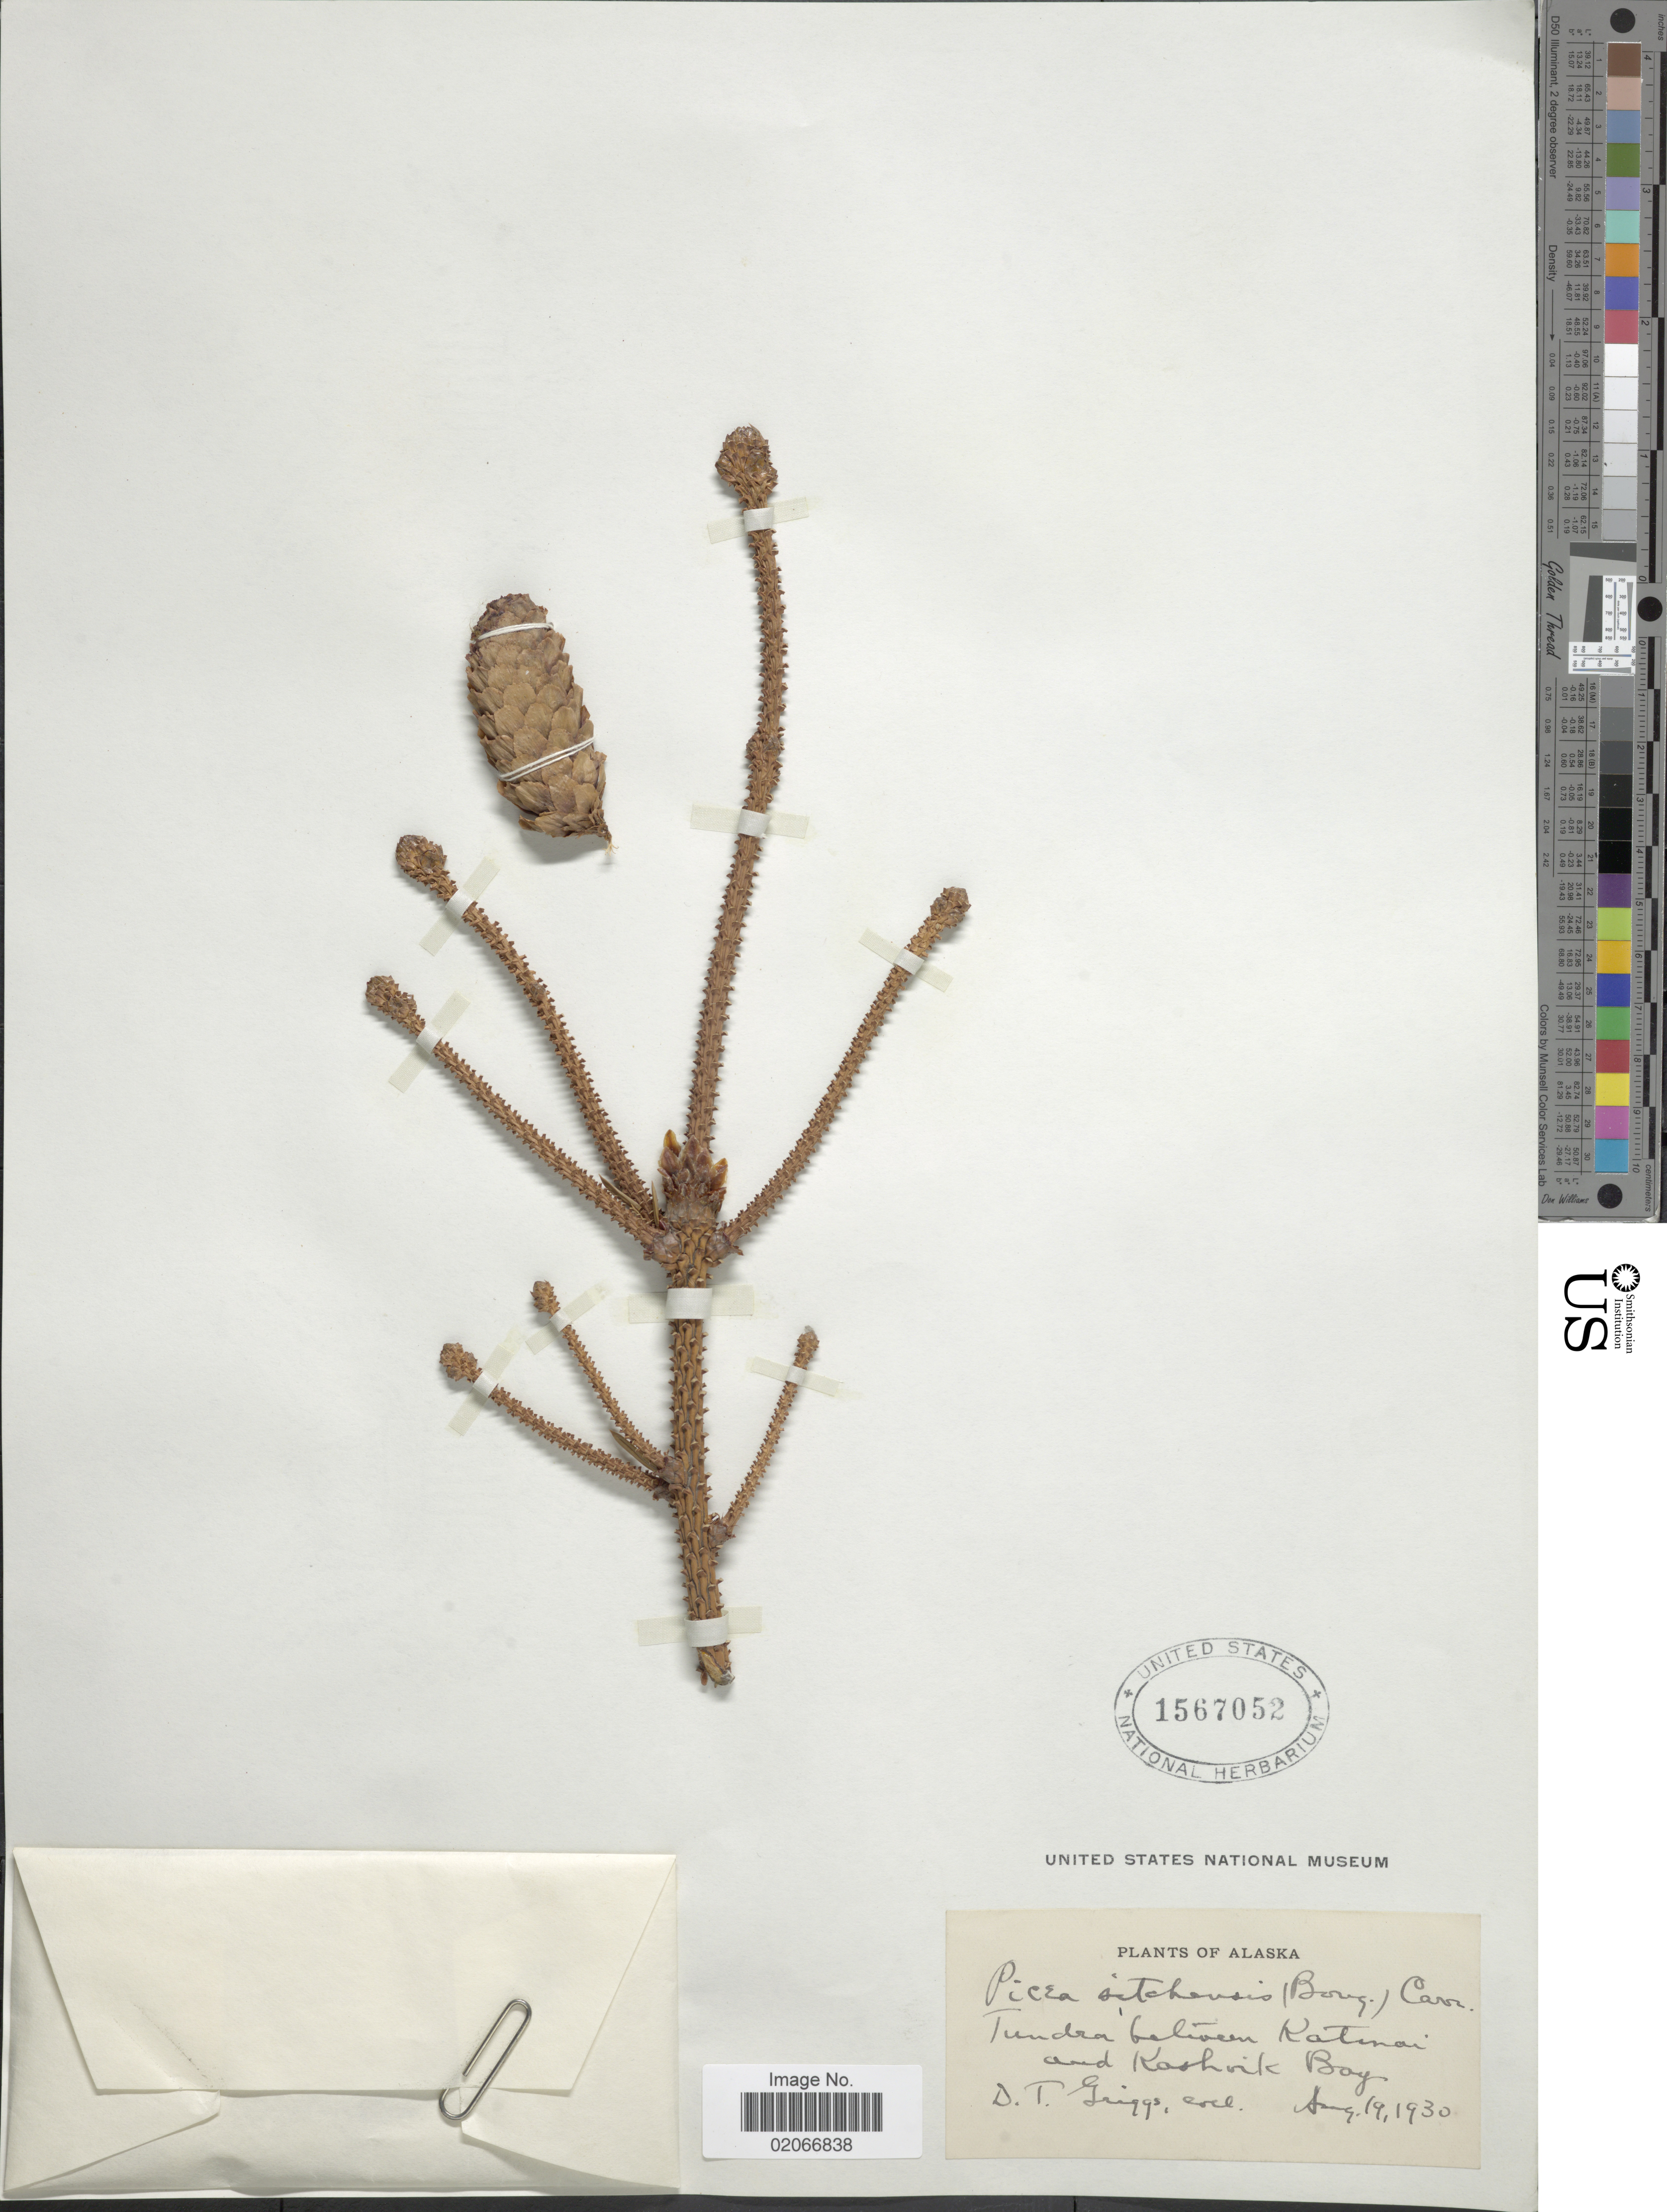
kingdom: Plantae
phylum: Tracheophyta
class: Pinopsida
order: Pinales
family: Pinaceae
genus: Picea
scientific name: Picea sitchensis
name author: (Bong.) Carrière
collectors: D. Griggs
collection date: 1930-08-19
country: United States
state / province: Alaska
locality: Tundra between Katenai and Kashvik Bay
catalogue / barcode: US 1567052